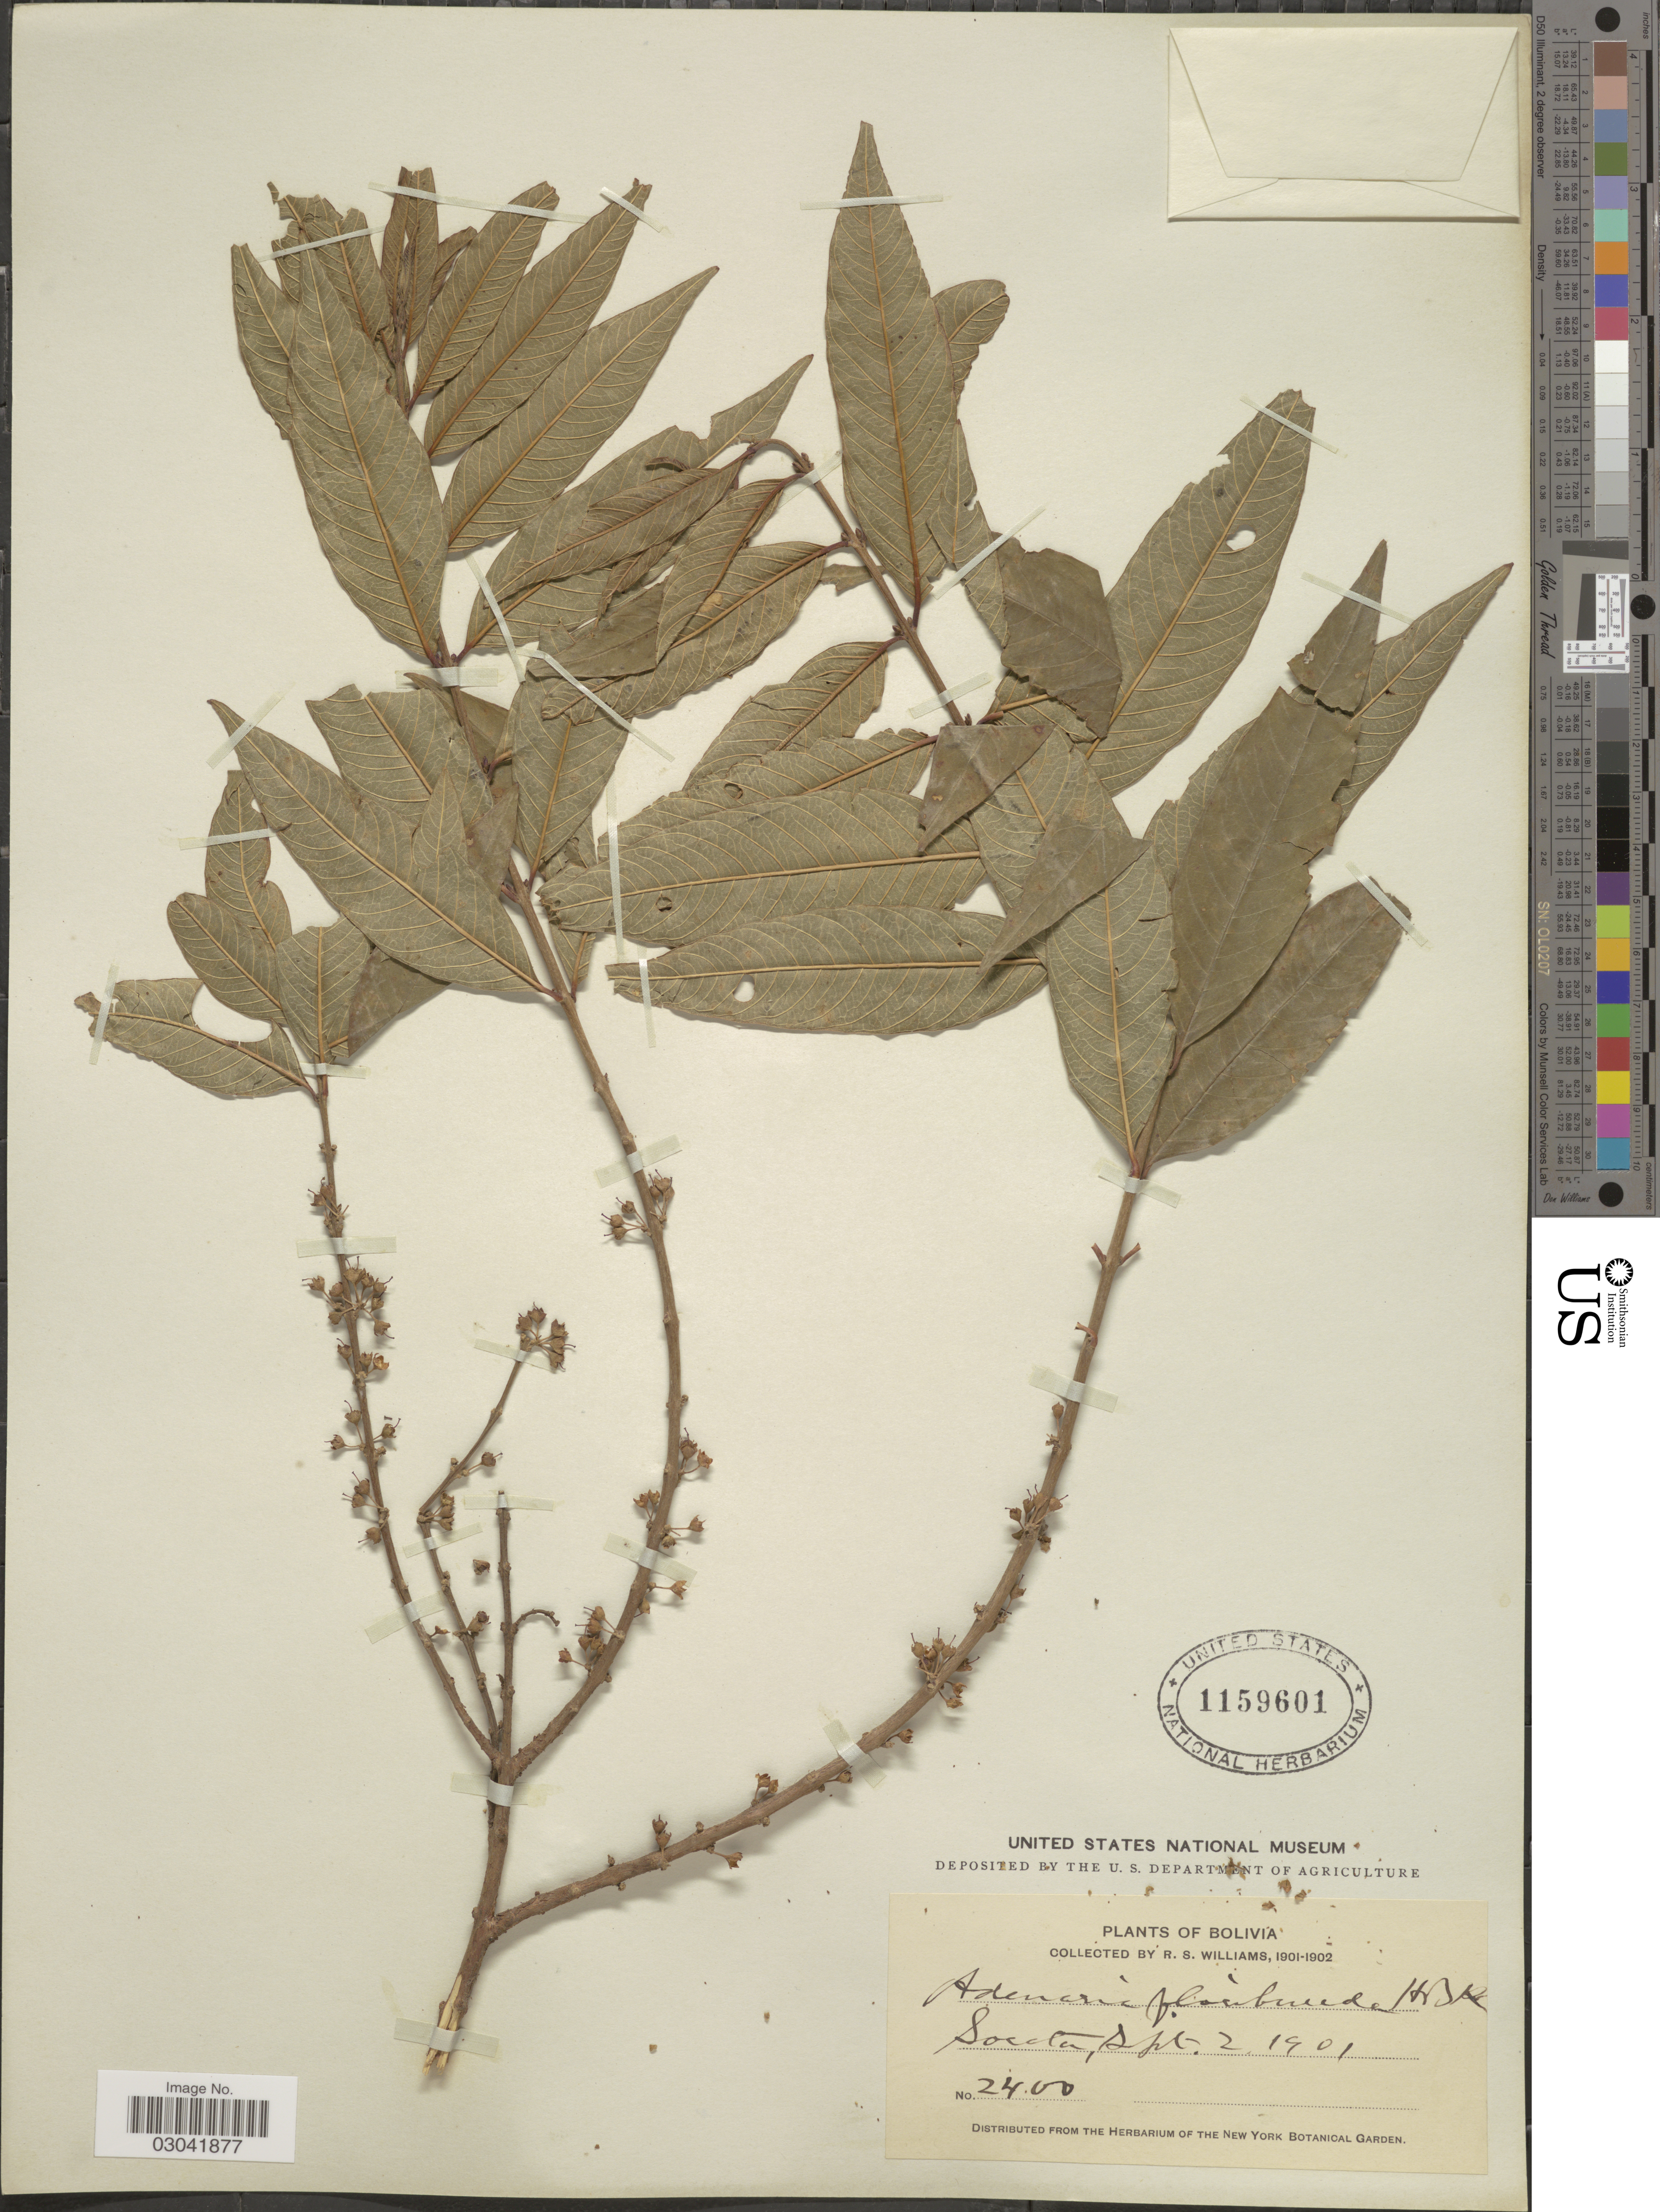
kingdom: Plantae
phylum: Tracheophyta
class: Magnoliopsida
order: Myrtales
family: Lythraceae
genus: Adenaria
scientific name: Adenaria floribunda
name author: Kunth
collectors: R. S. Williams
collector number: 2400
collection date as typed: Sep 2, 1901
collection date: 1901-09-02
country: Bolivia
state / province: La Páz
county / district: Larecaja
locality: Sorata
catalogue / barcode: US 1159601